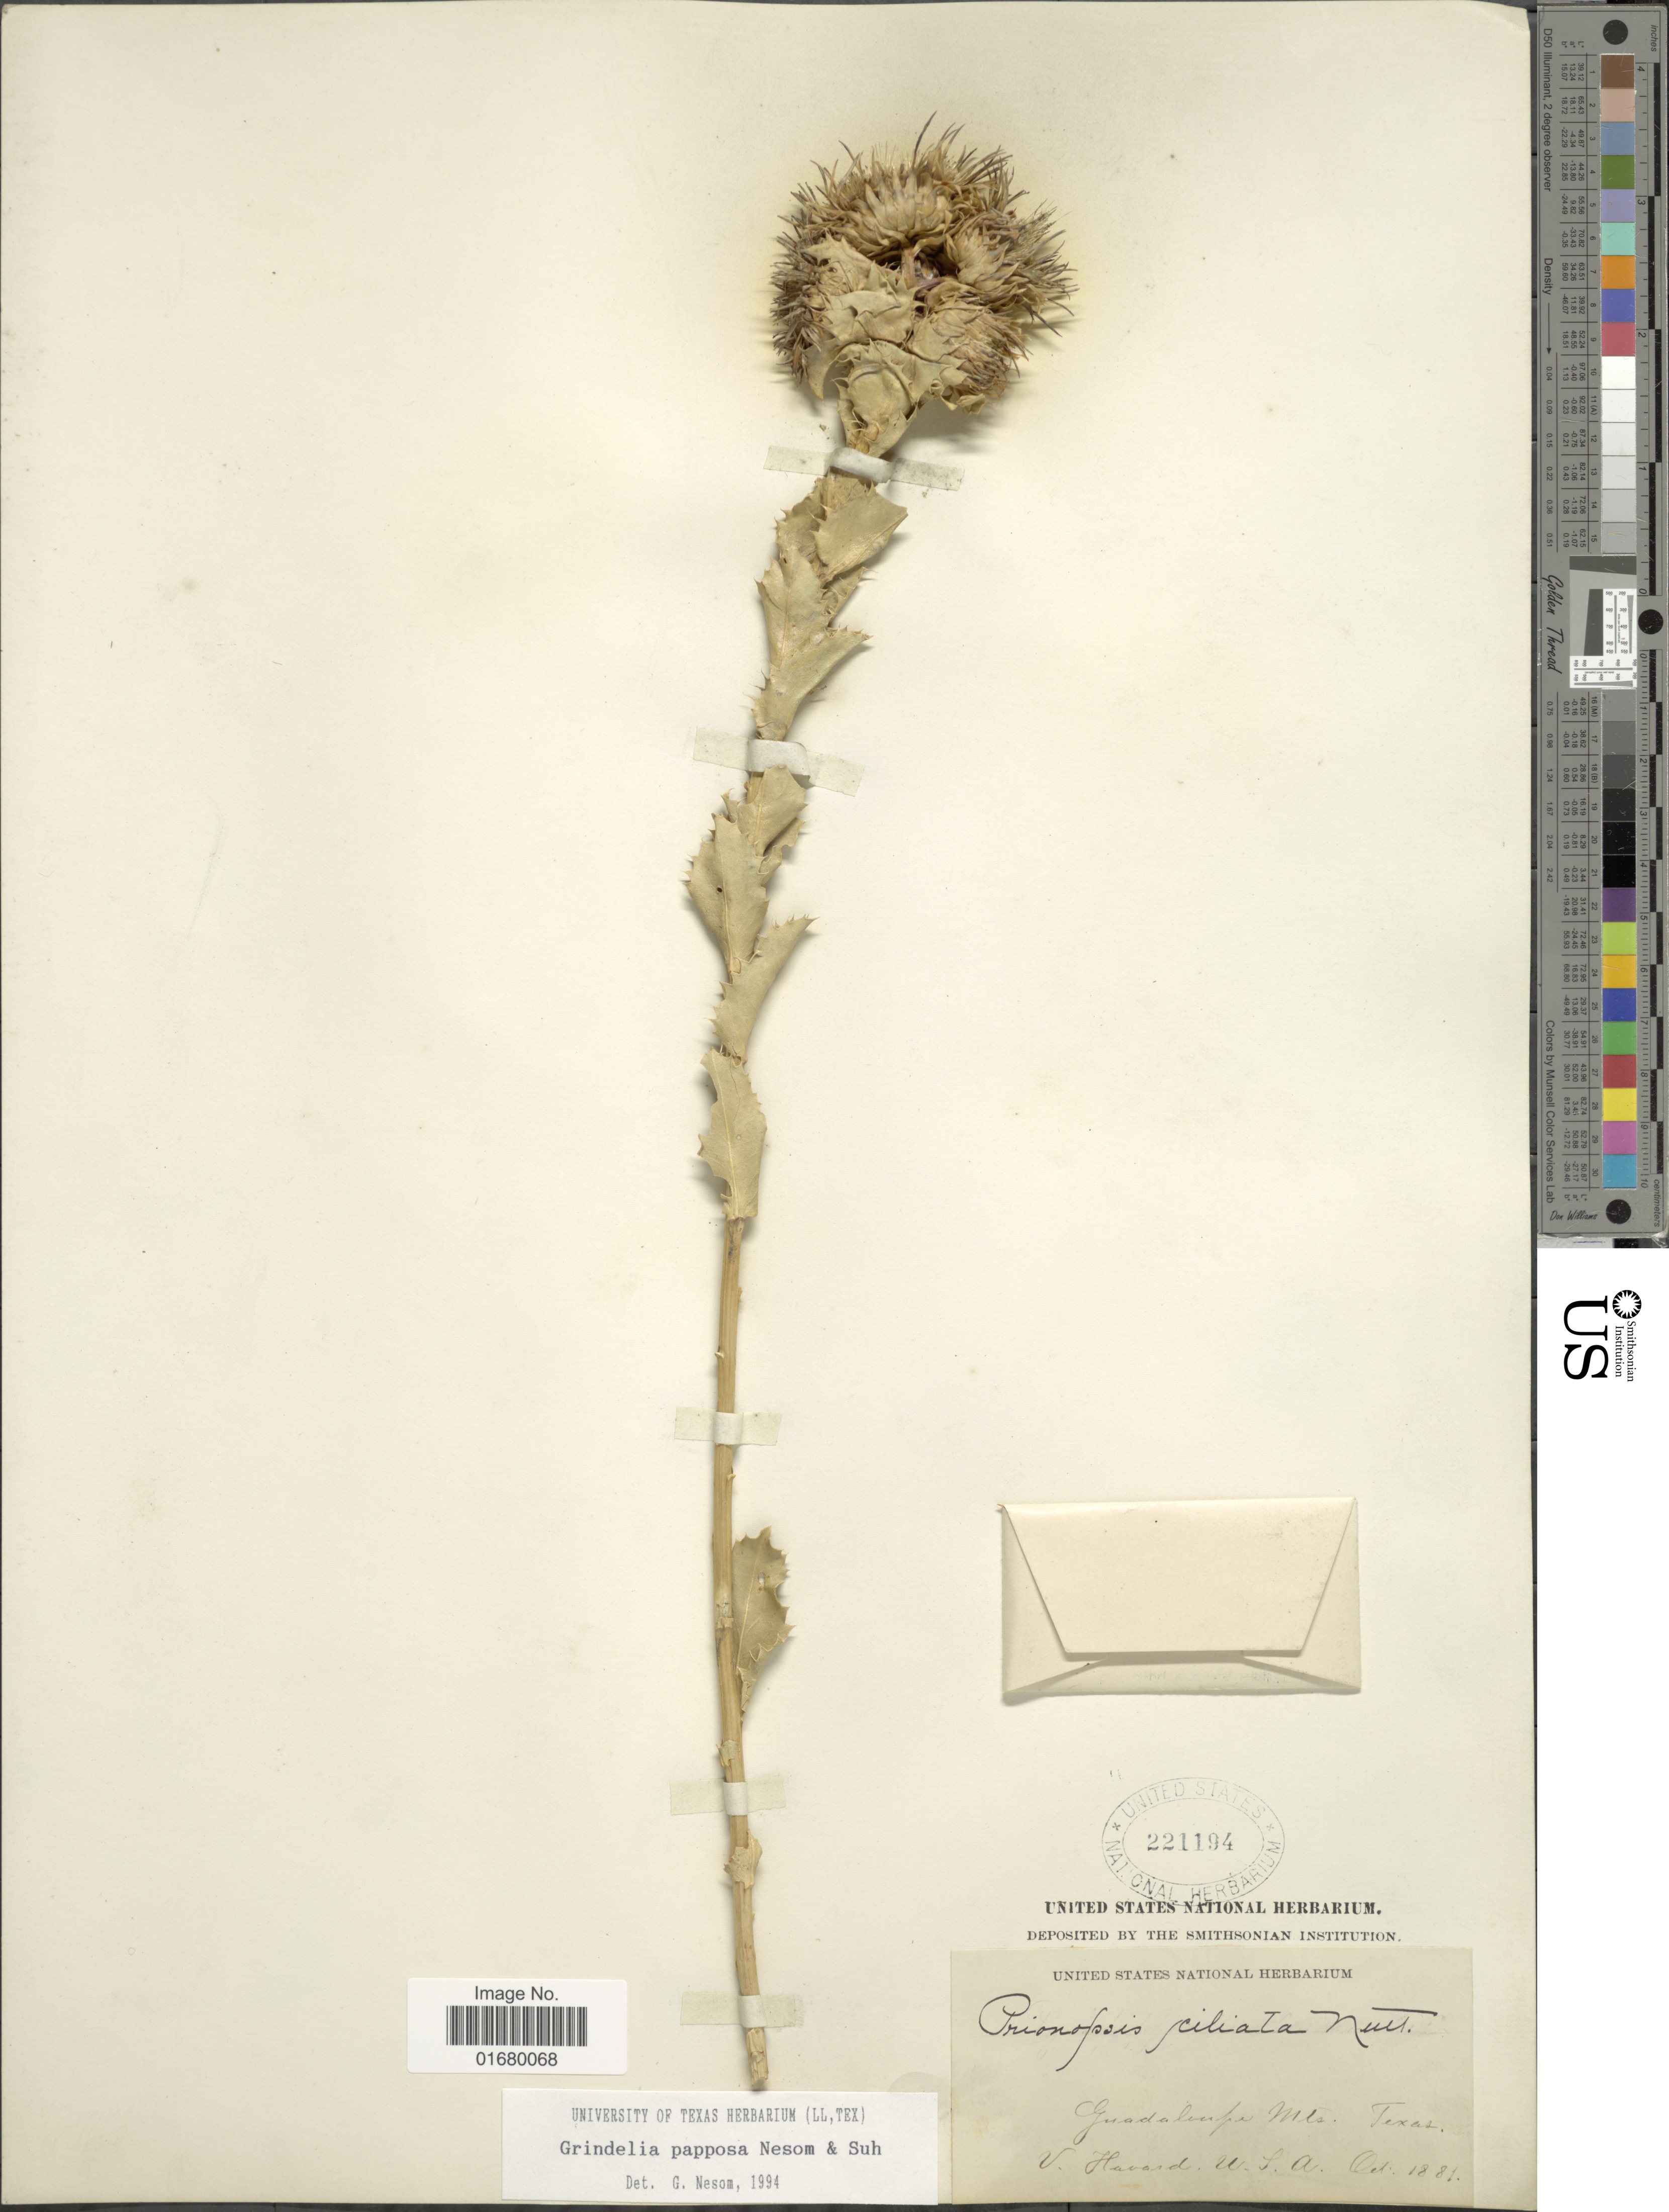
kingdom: Plantae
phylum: Tracheophyta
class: Magnoliopsida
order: Asterales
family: Asteraceae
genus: Grindelia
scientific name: Grindelia papposa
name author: G.L. Nesom & Suh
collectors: V. Havard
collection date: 1881-10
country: United States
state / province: Texas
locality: Guadalupe Mts.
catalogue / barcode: US 22194